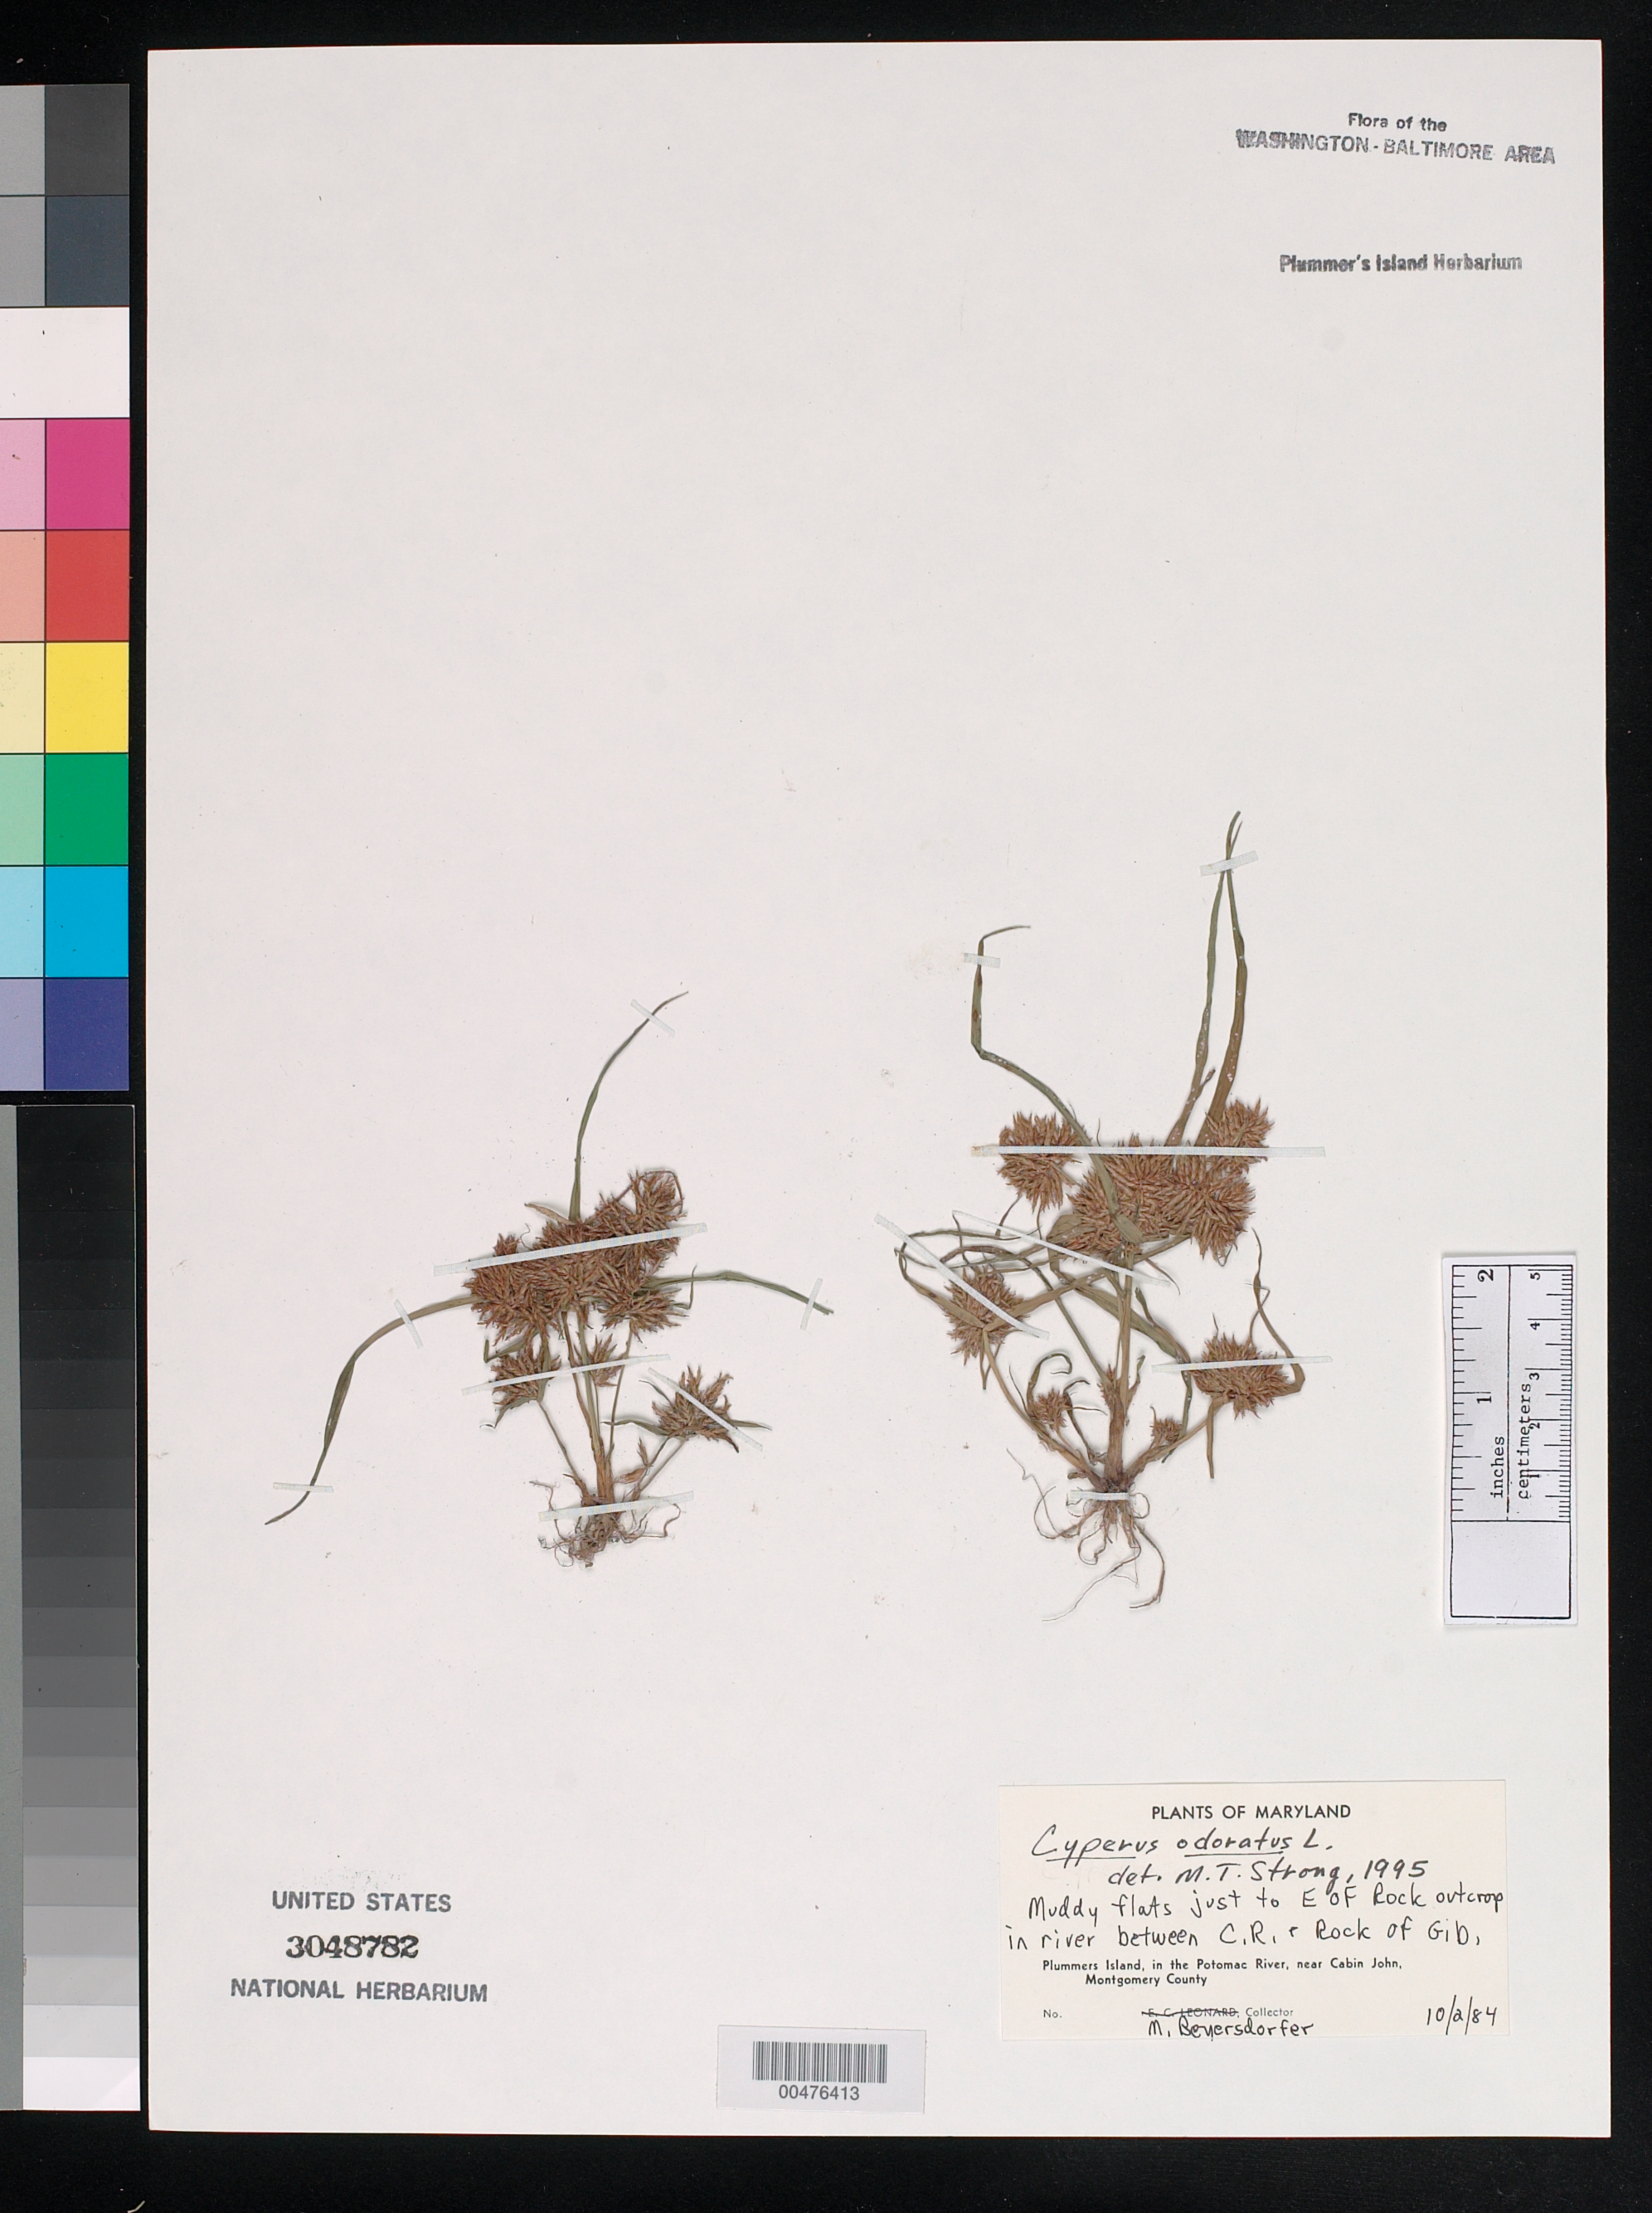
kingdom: Plantae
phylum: Tracheophyta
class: Liliopsida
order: Poales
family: Cyperaceae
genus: Cyperus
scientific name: Cyperus odoratus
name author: L.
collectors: M. Beyersdorfer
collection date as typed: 02 Oct 1984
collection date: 1984-10-02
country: United States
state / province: Maryland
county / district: Montgomery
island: Plummers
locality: Plummer's Island; just east of rock outcrop in river between Rock of Gibraltar and Cactus Rock C. & O. Canal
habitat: Muddy flats.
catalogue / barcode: US 3048782